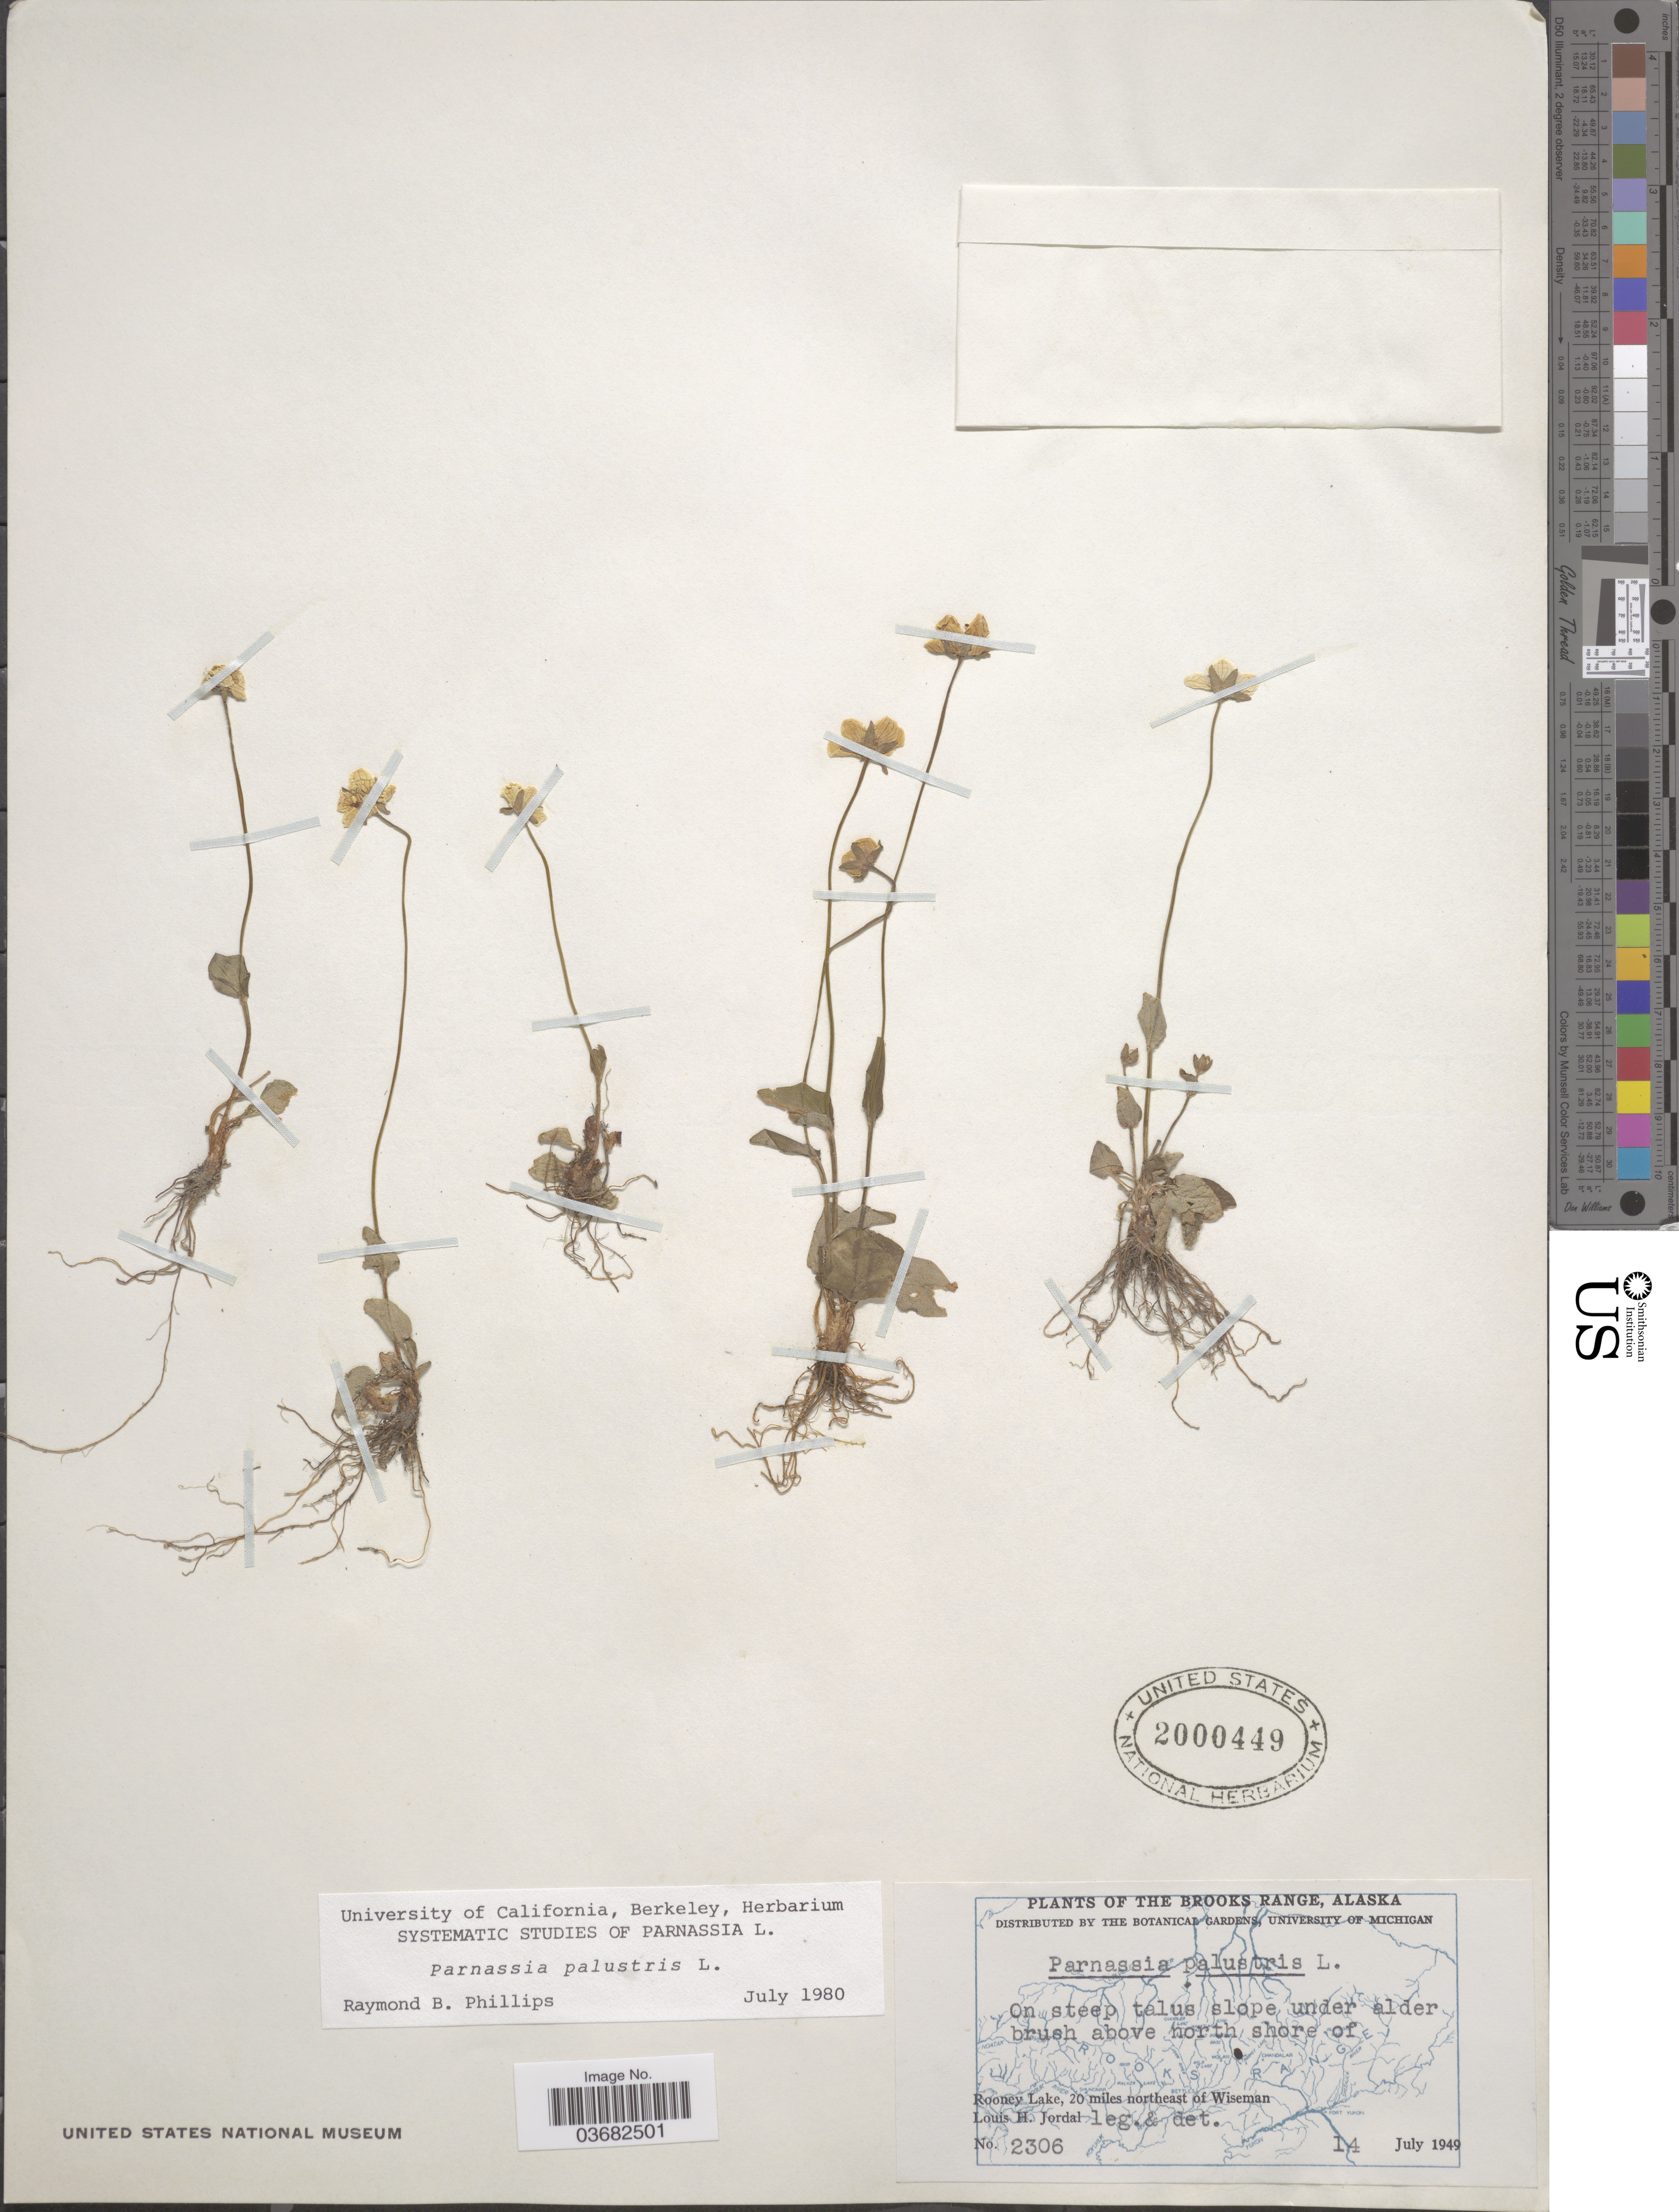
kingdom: Plantae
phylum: Tracheophyta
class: Magnoliopsida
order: Celastrales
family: Parnassiaceae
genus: Parnassia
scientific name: Parnassia palustris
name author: L.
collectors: L. Jordal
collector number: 2306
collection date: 1949-07-14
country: United States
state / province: Alaska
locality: Brooks Range. On steep talus slope under alder brush above north shore of Rooney Lake, 20 miles northeast of Wieseman.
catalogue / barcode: US 2000449